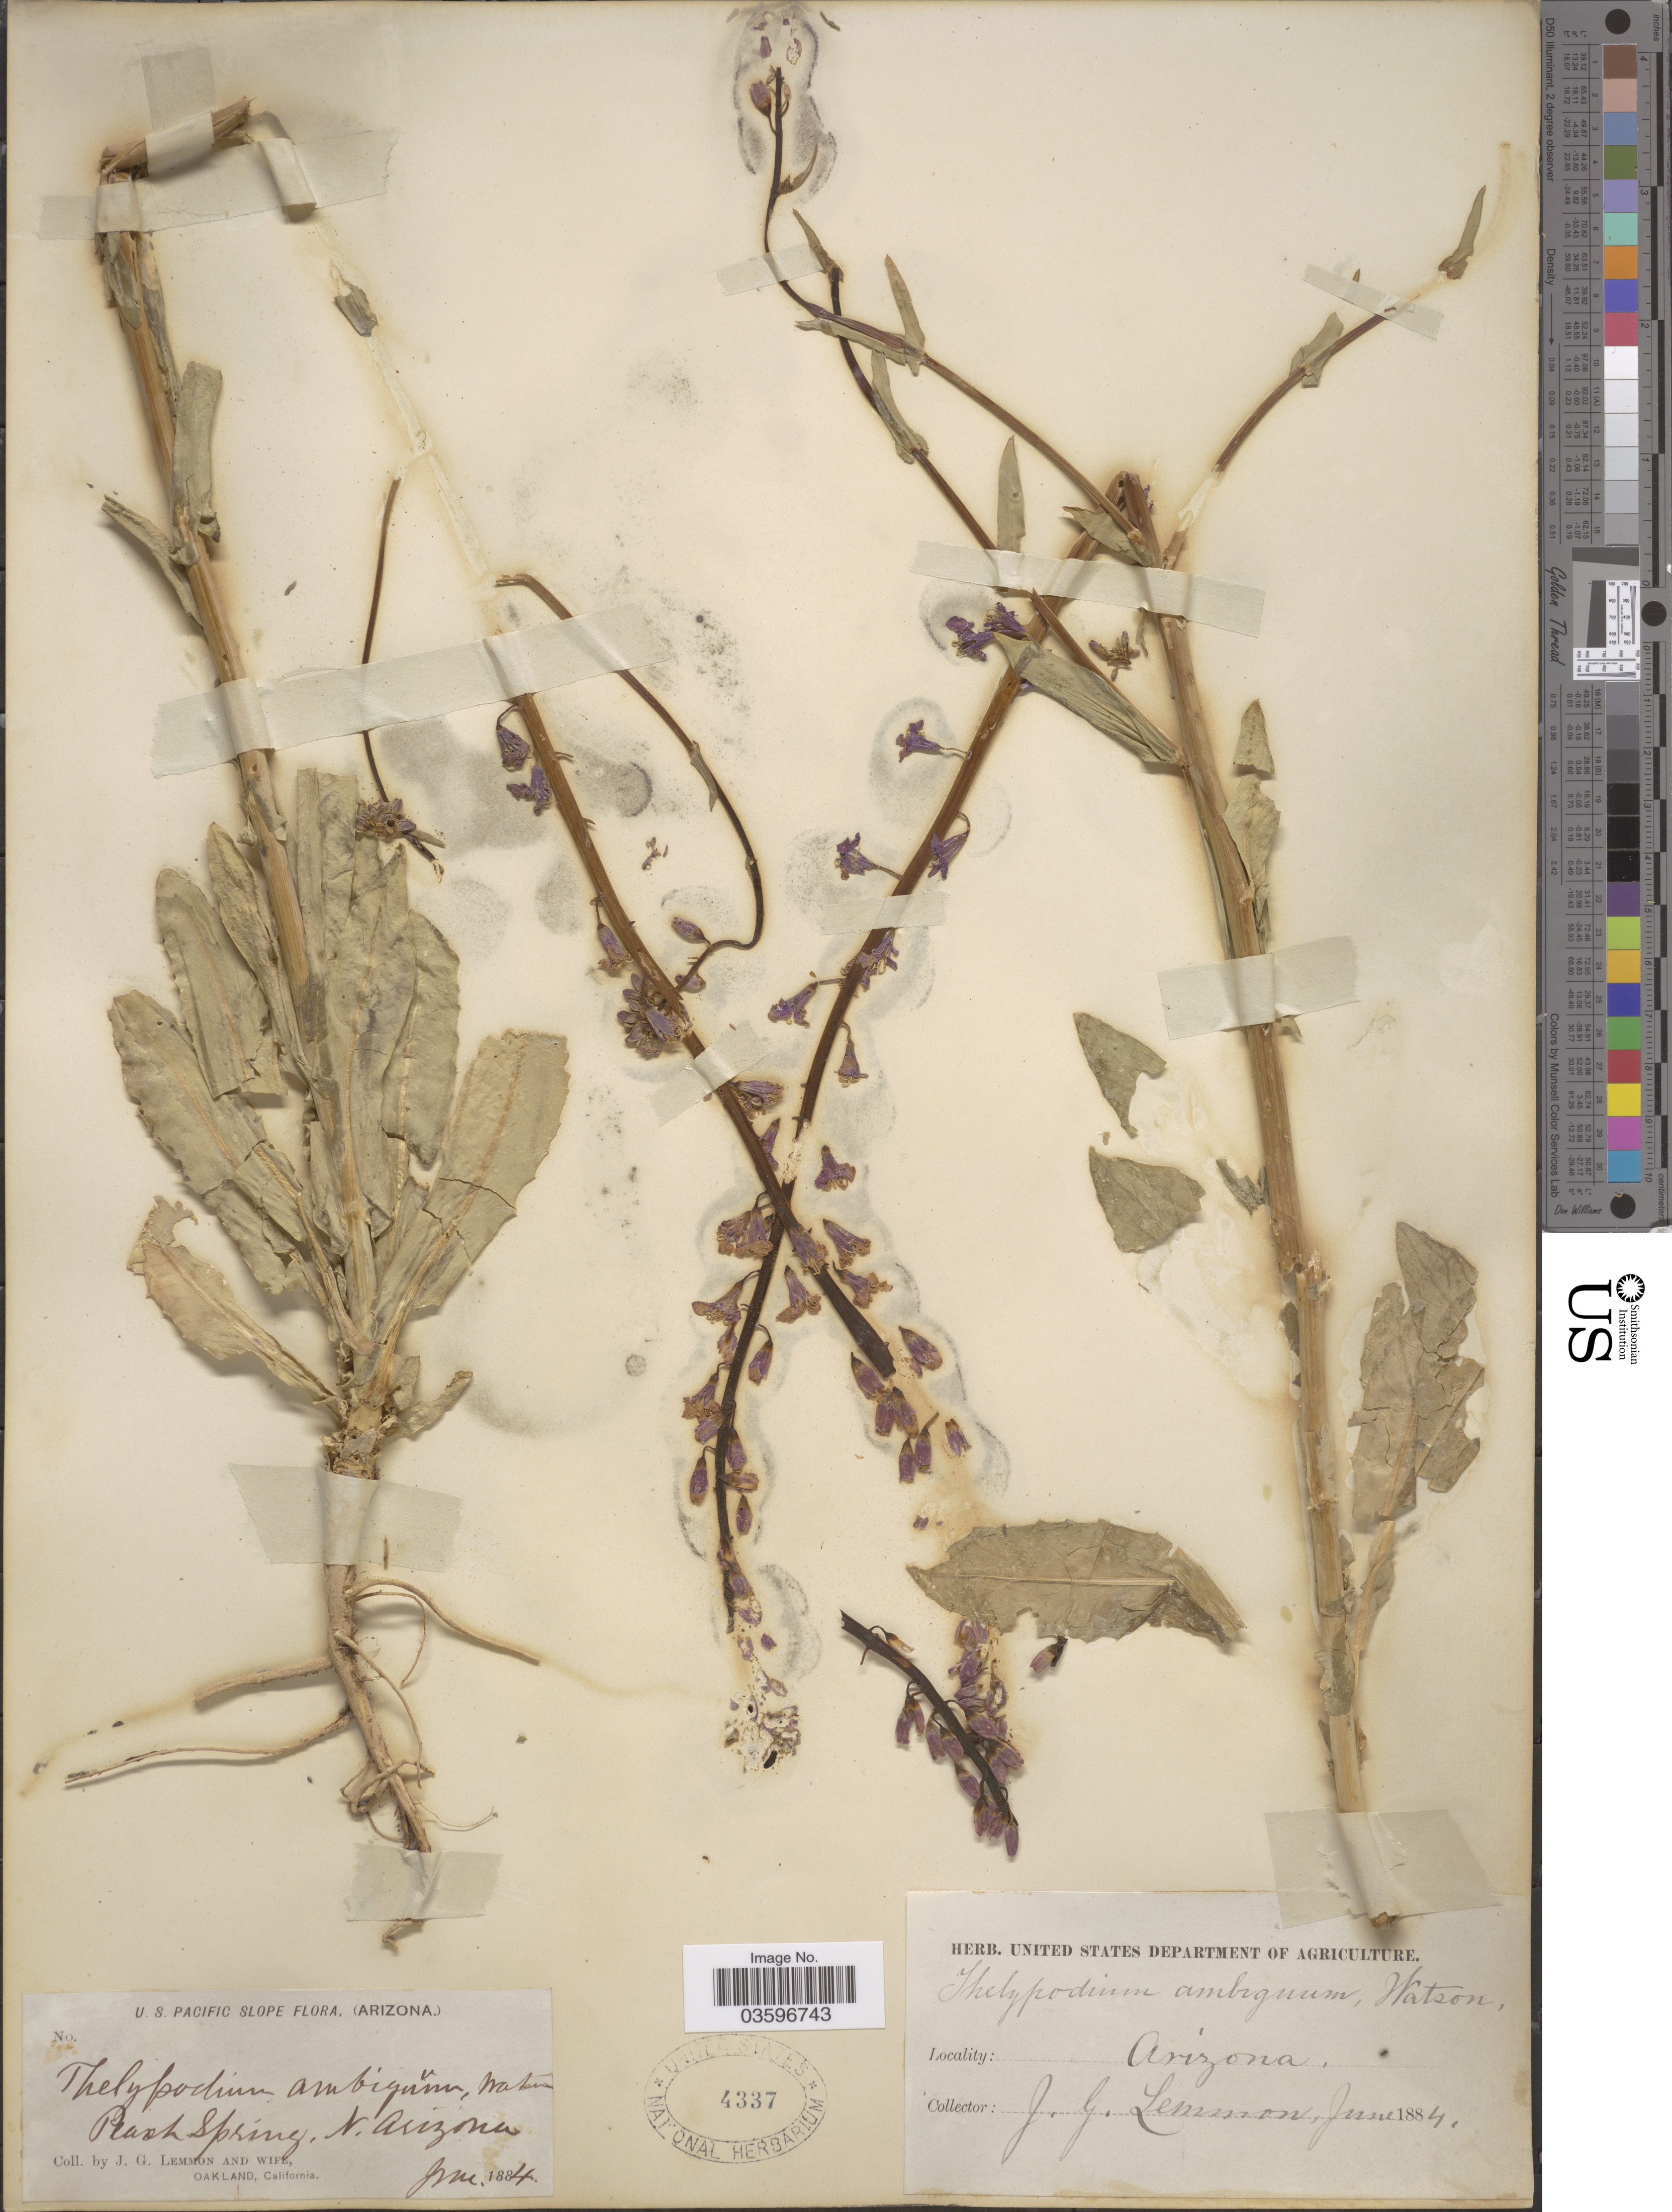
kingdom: Plantae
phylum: Tracheophyta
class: Magnoliopsida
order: Brassicales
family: Brassicaceae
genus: Thelypodiopsis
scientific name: Thelypodiopsis ambigua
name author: (S. Watson) Al-Shehbaz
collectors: J. Lemmon & Mrs. J. G. Lemmon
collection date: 1884-06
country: United States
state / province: Arizona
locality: U.S. Pacific Slope. Peach Spring, N. Arizona.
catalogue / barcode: US 4337